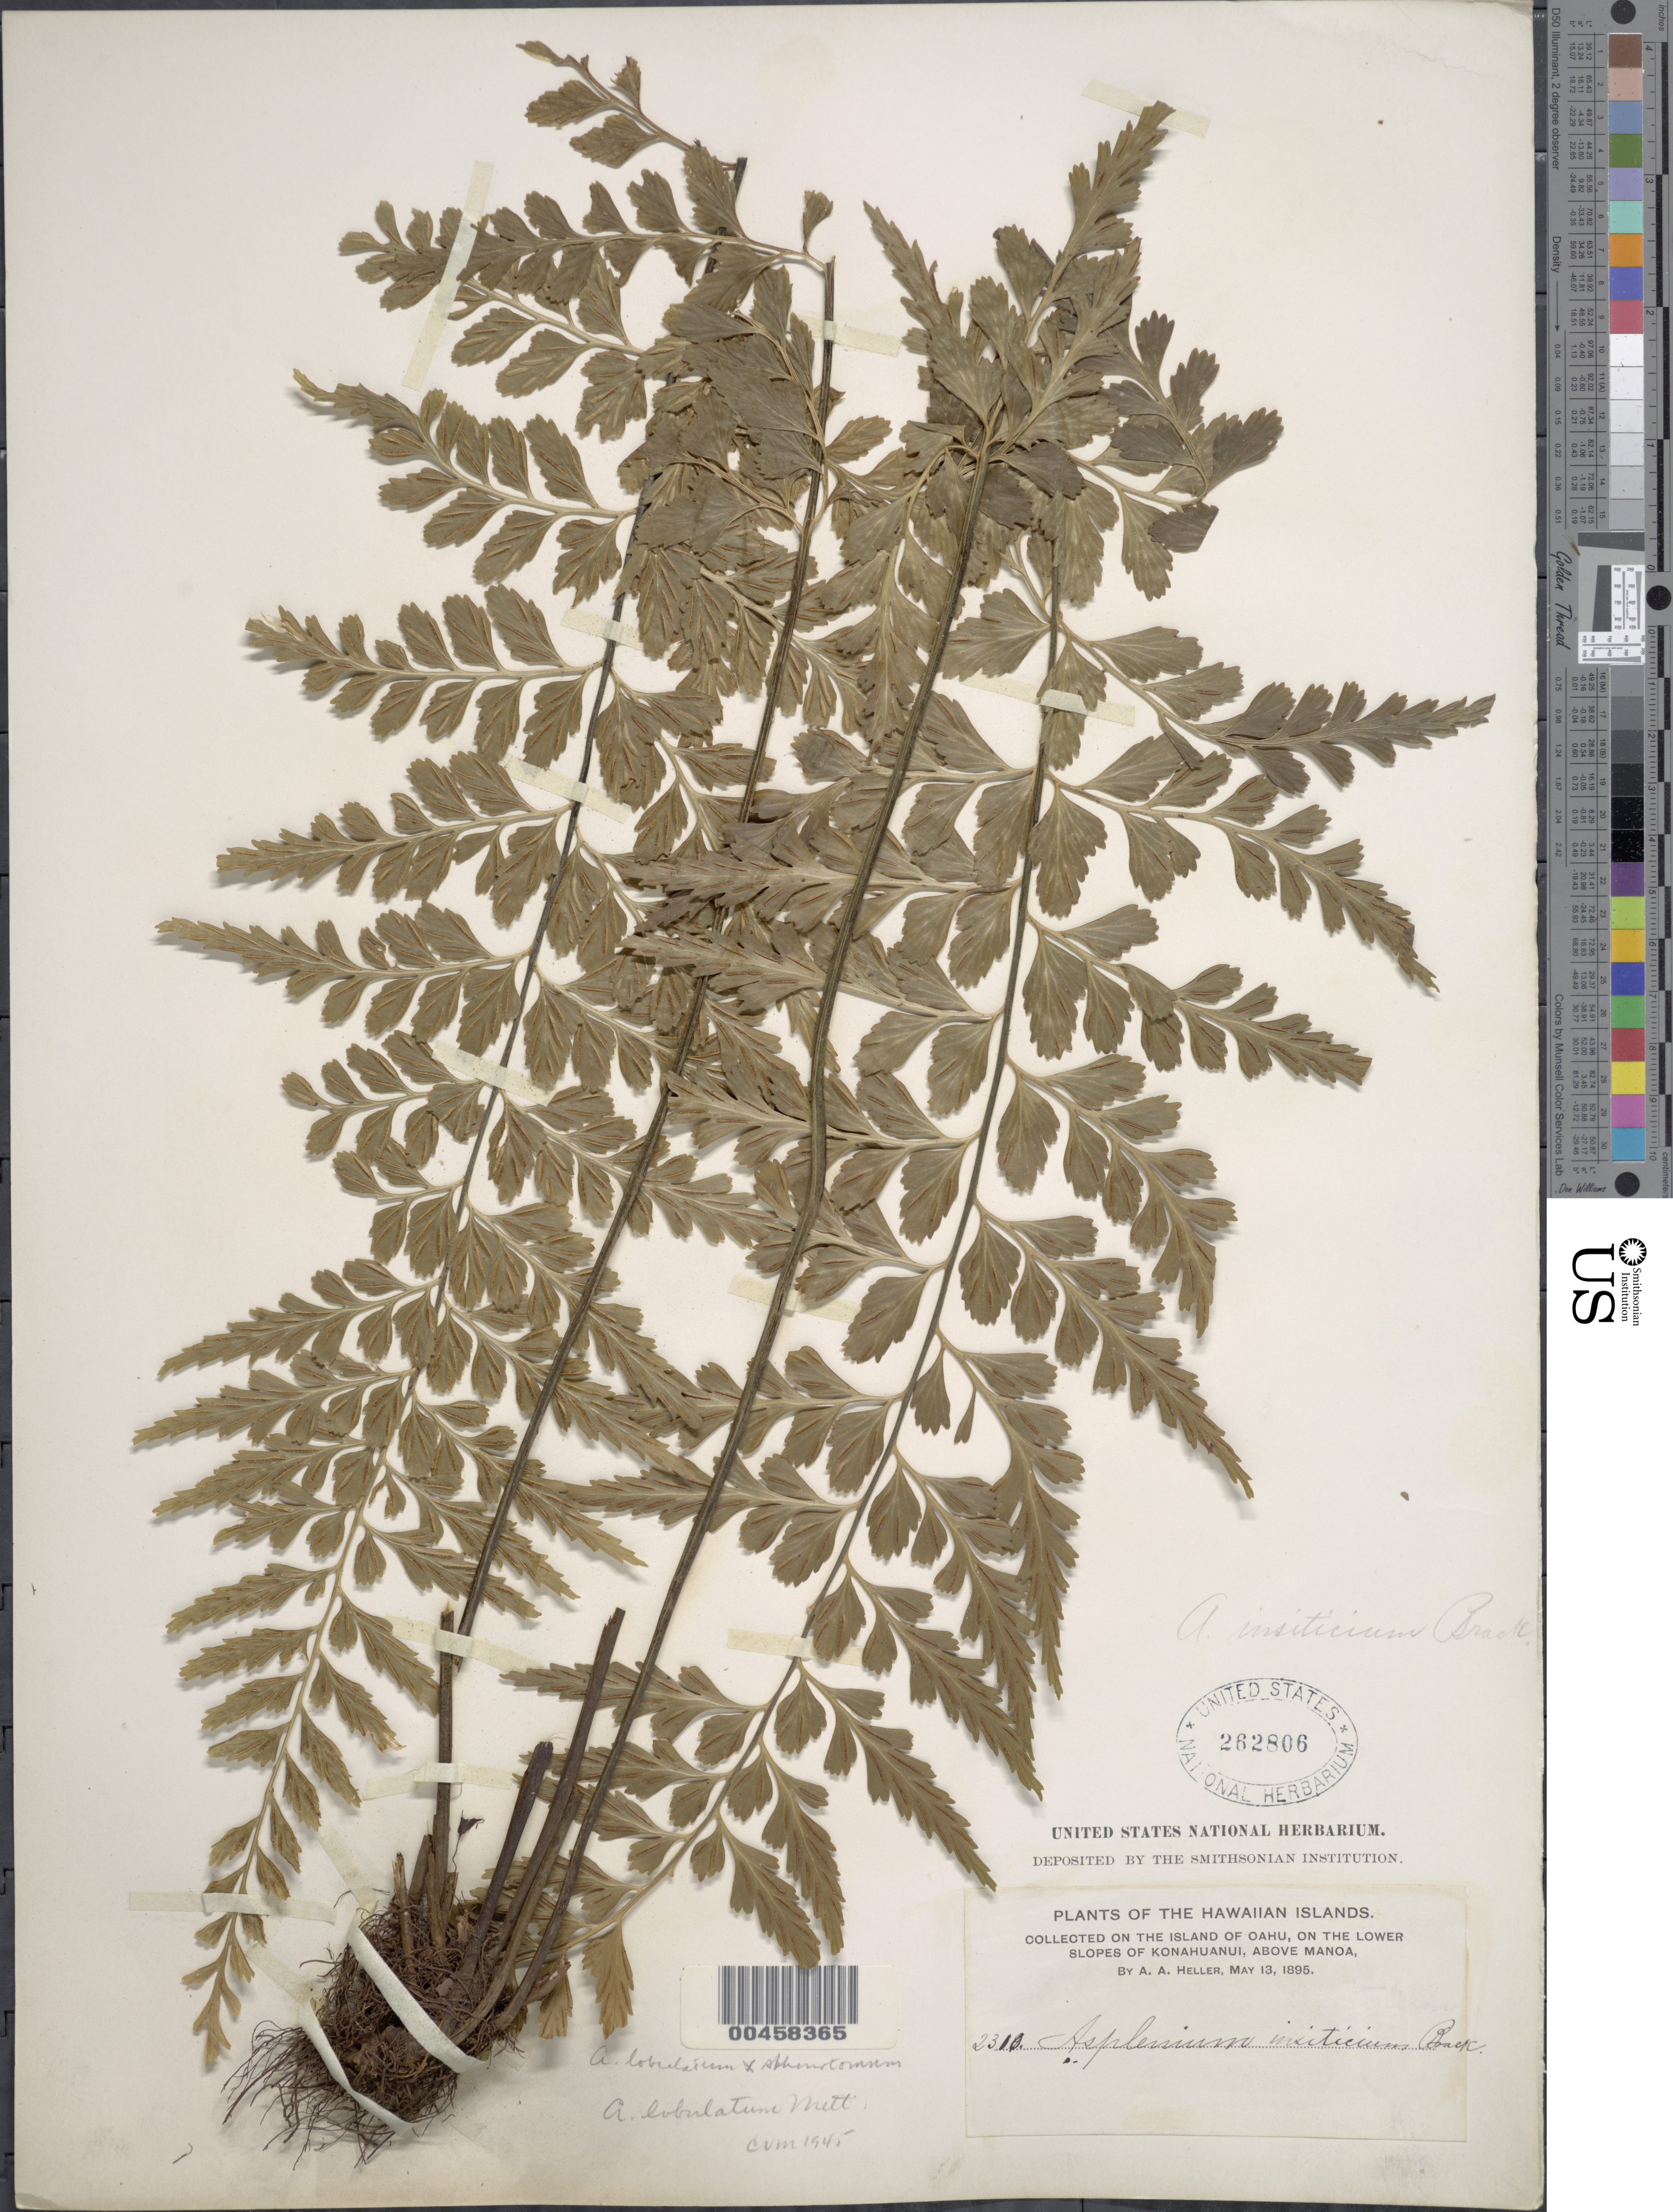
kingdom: Plantae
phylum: Tracheophyta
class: Polypodiopsida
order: Polypodiales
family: Aspleniaceae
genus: Asplenium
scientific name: Asplenium lobulatum x A. sphenotomum Hillebr.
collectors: A. A. Heller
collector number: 2310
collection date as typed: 13 May 1895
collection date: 1895-05-13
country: United States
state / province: Hawaii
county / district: Honolulu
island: Oahu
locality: Oahu, on the lower slopes of Konahuanui, above Manoa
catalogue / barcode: US 262806